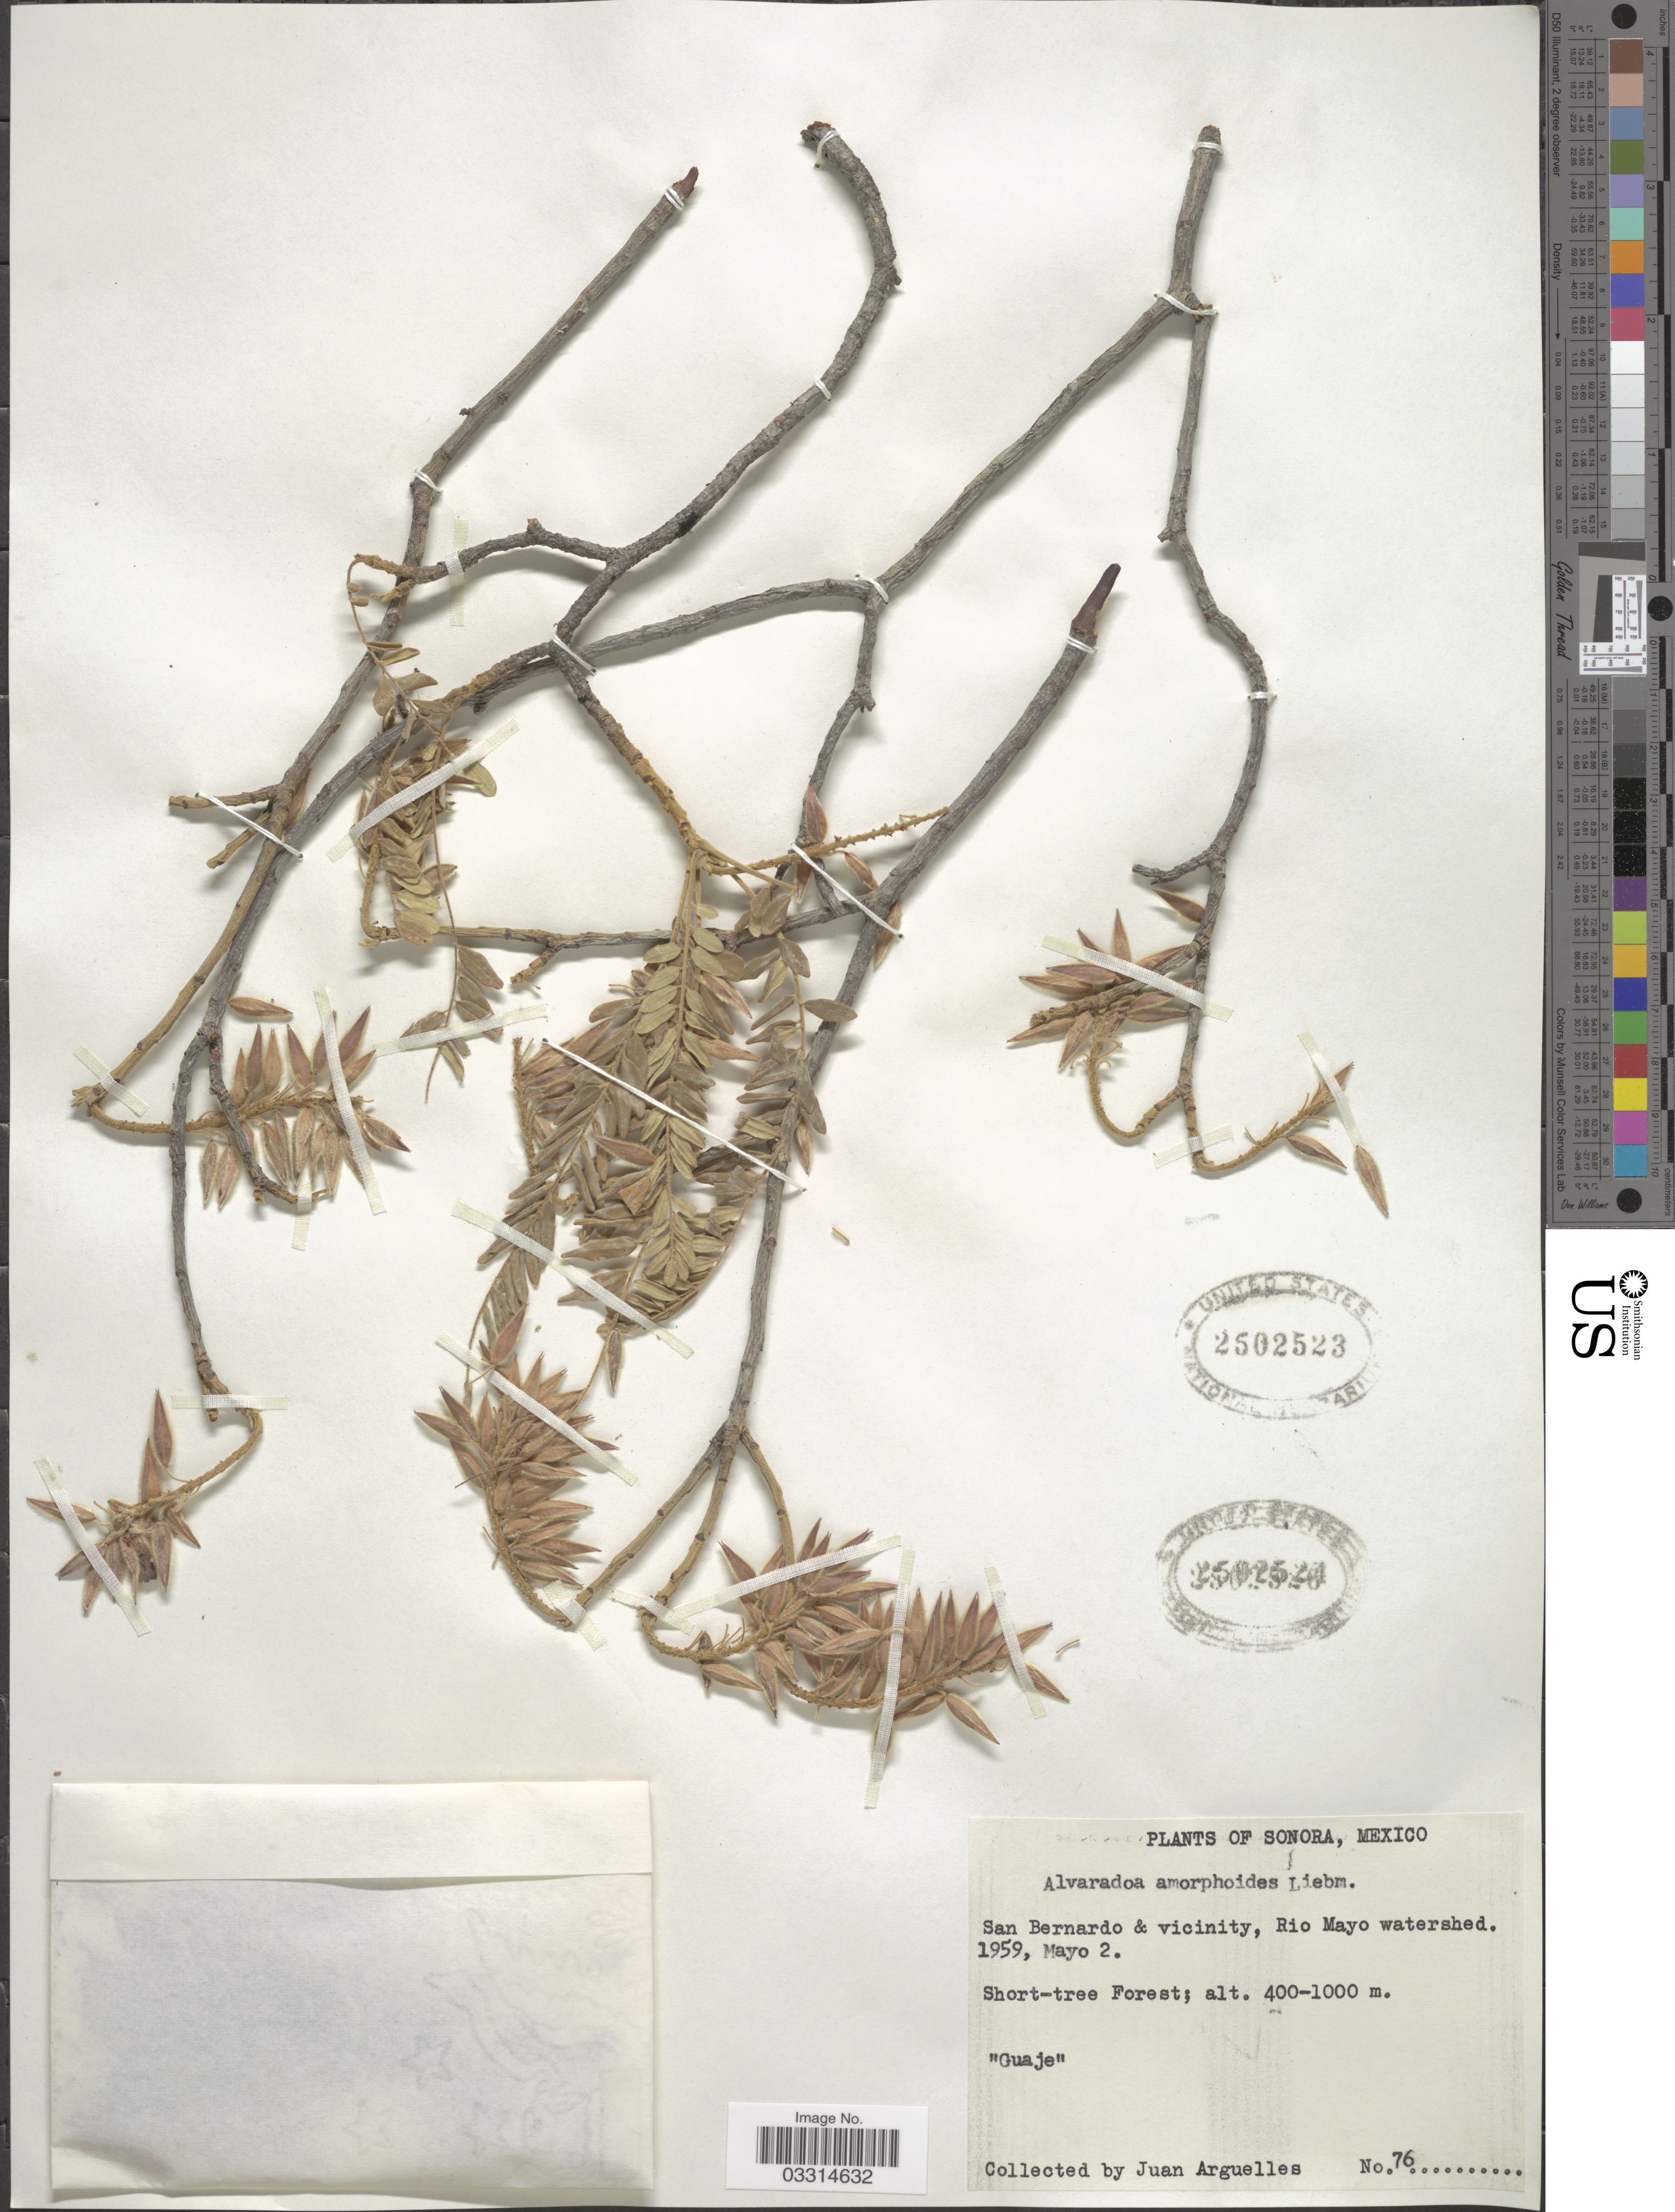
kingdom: Plantae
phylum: Tracheophyta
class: Magnoliopsida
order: Picramniales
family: Picramniaceae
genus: Alvaradoa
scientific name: Alvaradoa amorphoides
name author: Liebm.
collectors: J. Arguelles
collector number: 76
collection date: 1959-05-02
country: Mexico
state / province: Sonora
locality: San Bernardo & vicinity, Rio Mayo watershed.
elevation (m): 400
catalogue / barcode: US 2502523